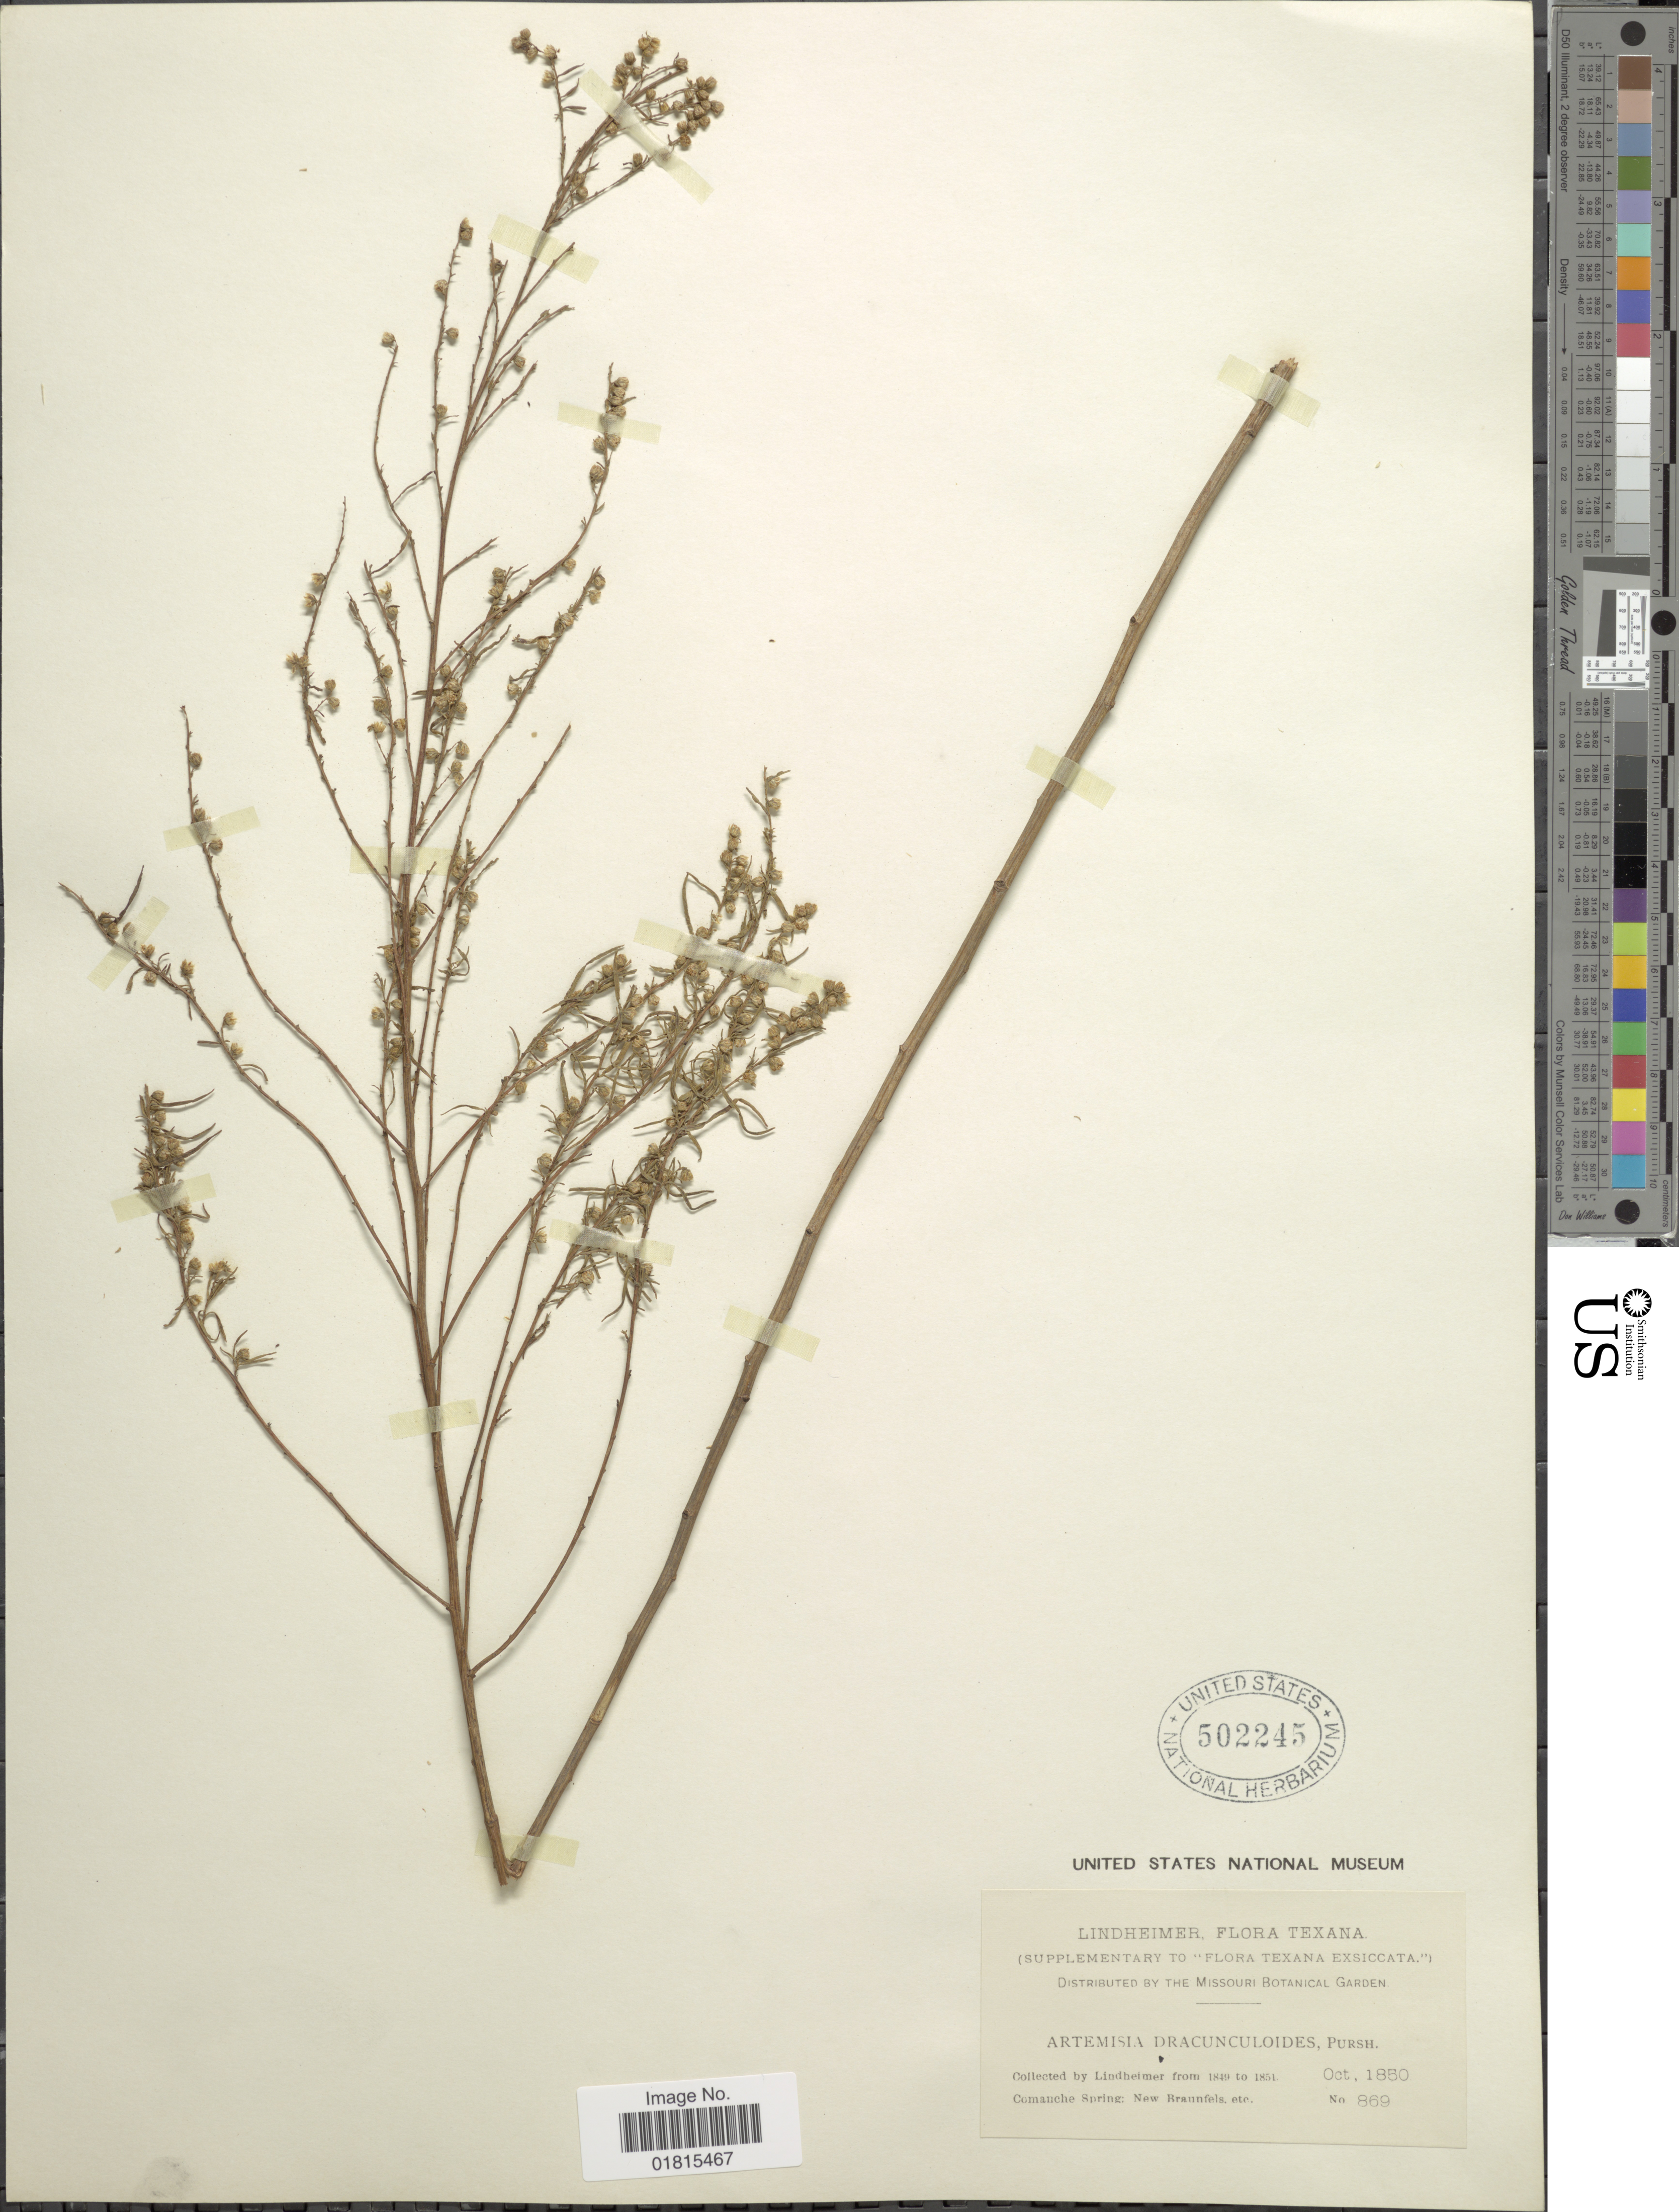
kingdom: Plantae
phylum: Tracheophyta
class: Magnoliopsida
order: Asterales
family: Asteraceae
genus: Artemisia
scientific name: Artemisia filifolia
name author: Torr.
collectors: -. Lindheimer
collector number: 869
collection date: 1850-10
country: United States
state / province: Texas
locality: Comanche Spring, New Braunfels.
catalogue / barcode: US 502245